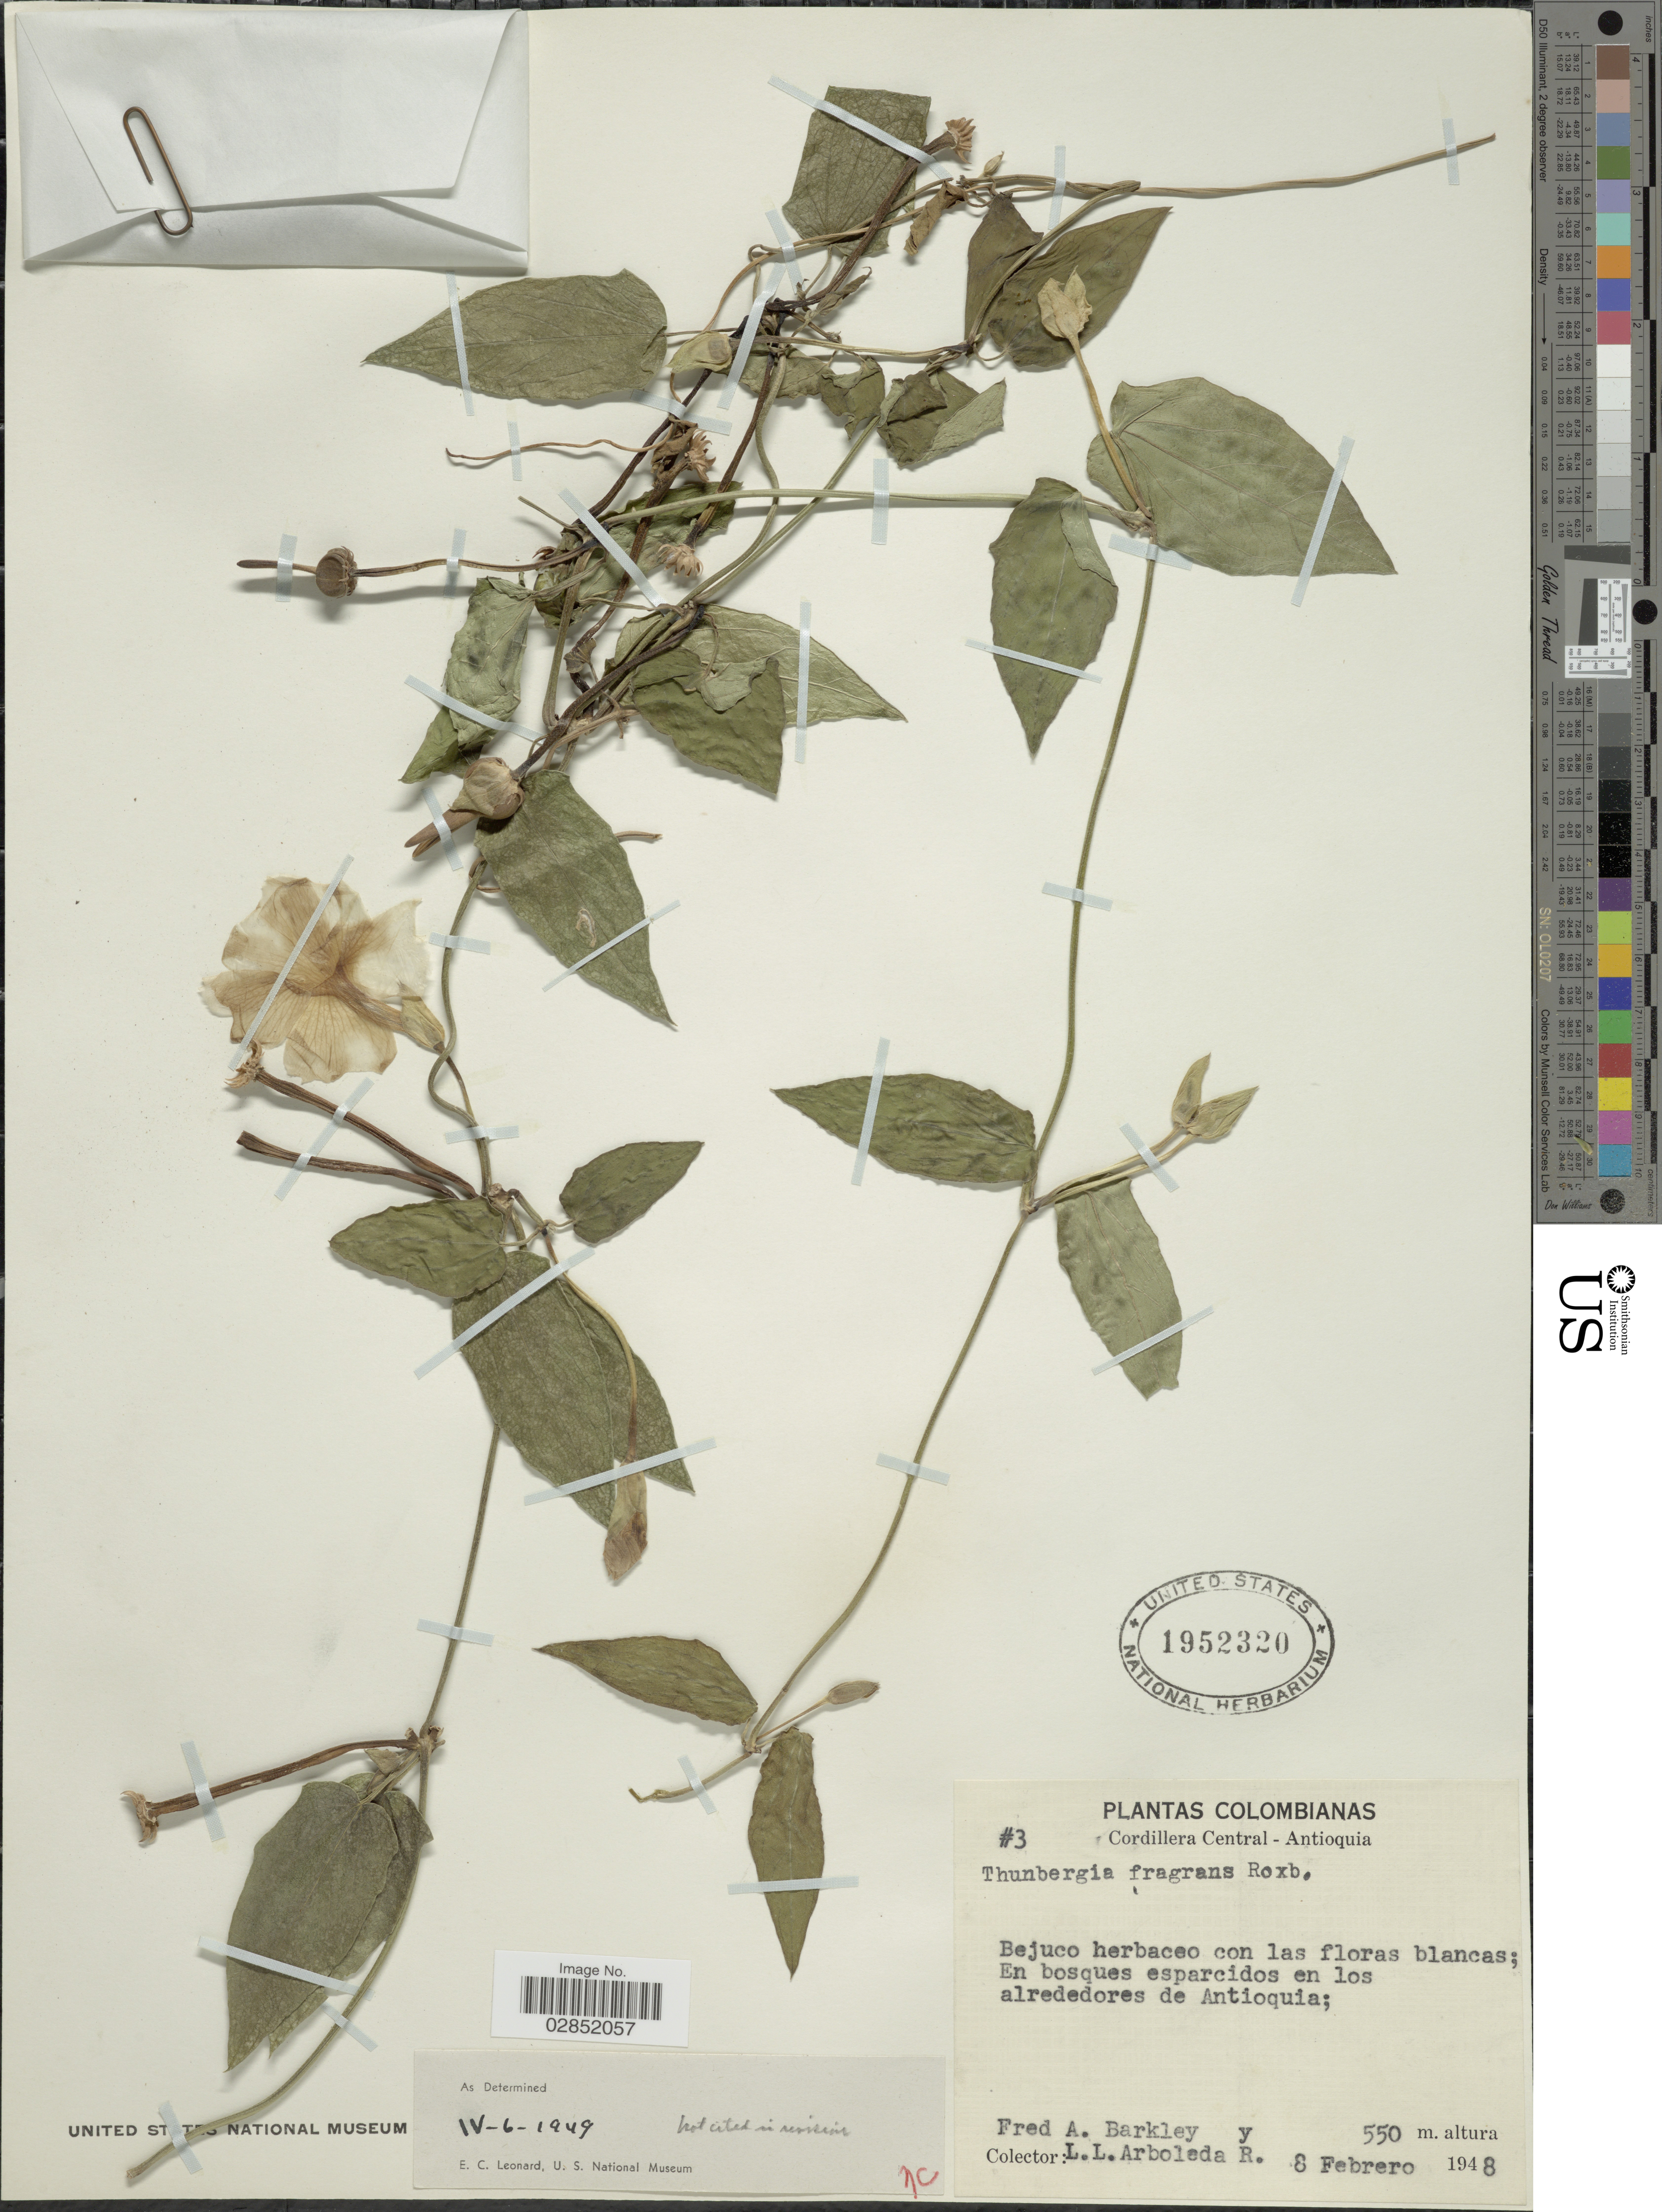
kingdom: Plantae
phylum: Tracheophyta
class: Magnoliopsida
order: Lamiales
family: Acanthaceae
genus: Thunbergia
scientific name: Thunbergia fragrans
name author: Roxb.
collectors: F. A. Barkley & L. Arboleda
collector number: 3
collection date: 1948-02-08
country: Colombia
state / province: Antioquia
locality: Cordillera Central. En bosques esparcidos en los alrededores de Antioquia.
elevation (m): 550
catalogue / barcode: US 1952320